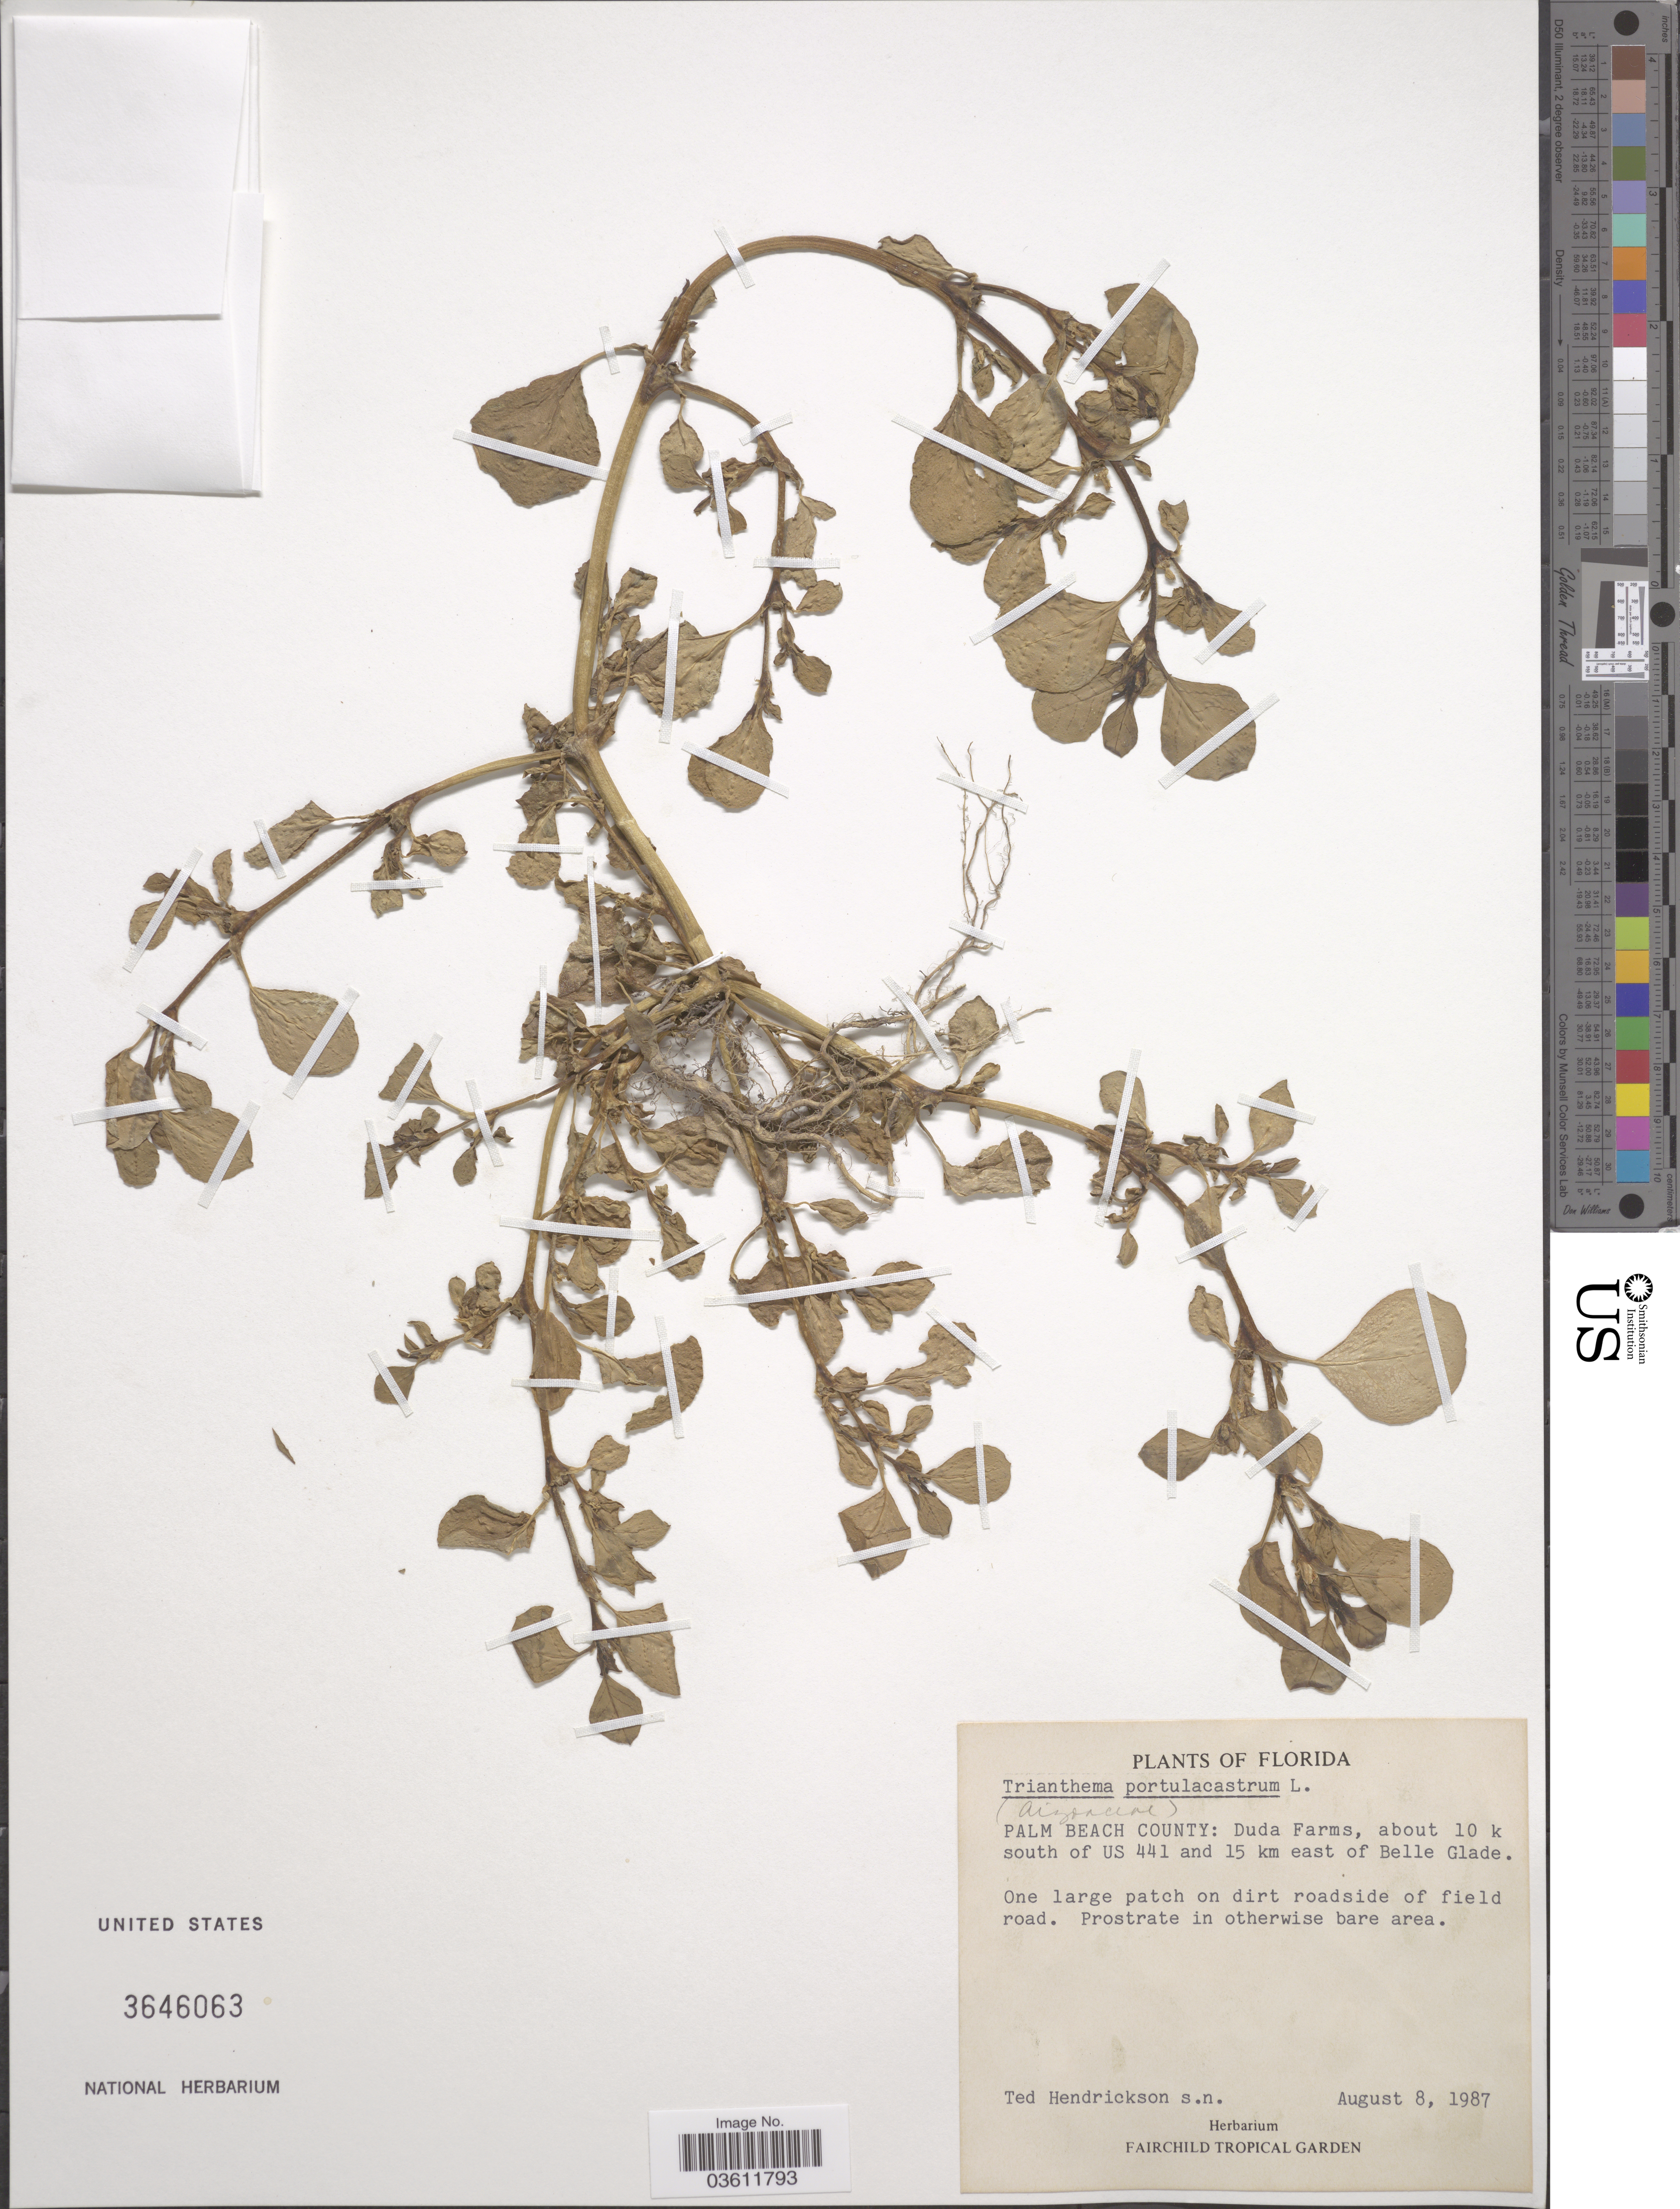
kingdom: Plantae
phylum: Tracheophyta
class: Magnoliopsida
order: Caryophyllales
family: Aizoaceae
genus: Trianthema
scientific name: Trianthema portulacastrum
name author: L.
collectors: T. Hendrickson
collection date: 1987-08-08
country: United States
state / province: Florida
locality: Palm Beach County: Duda Farms, about 10 k south of US 441 and 15 km east of Belle Glade.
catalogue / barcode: US 3646063